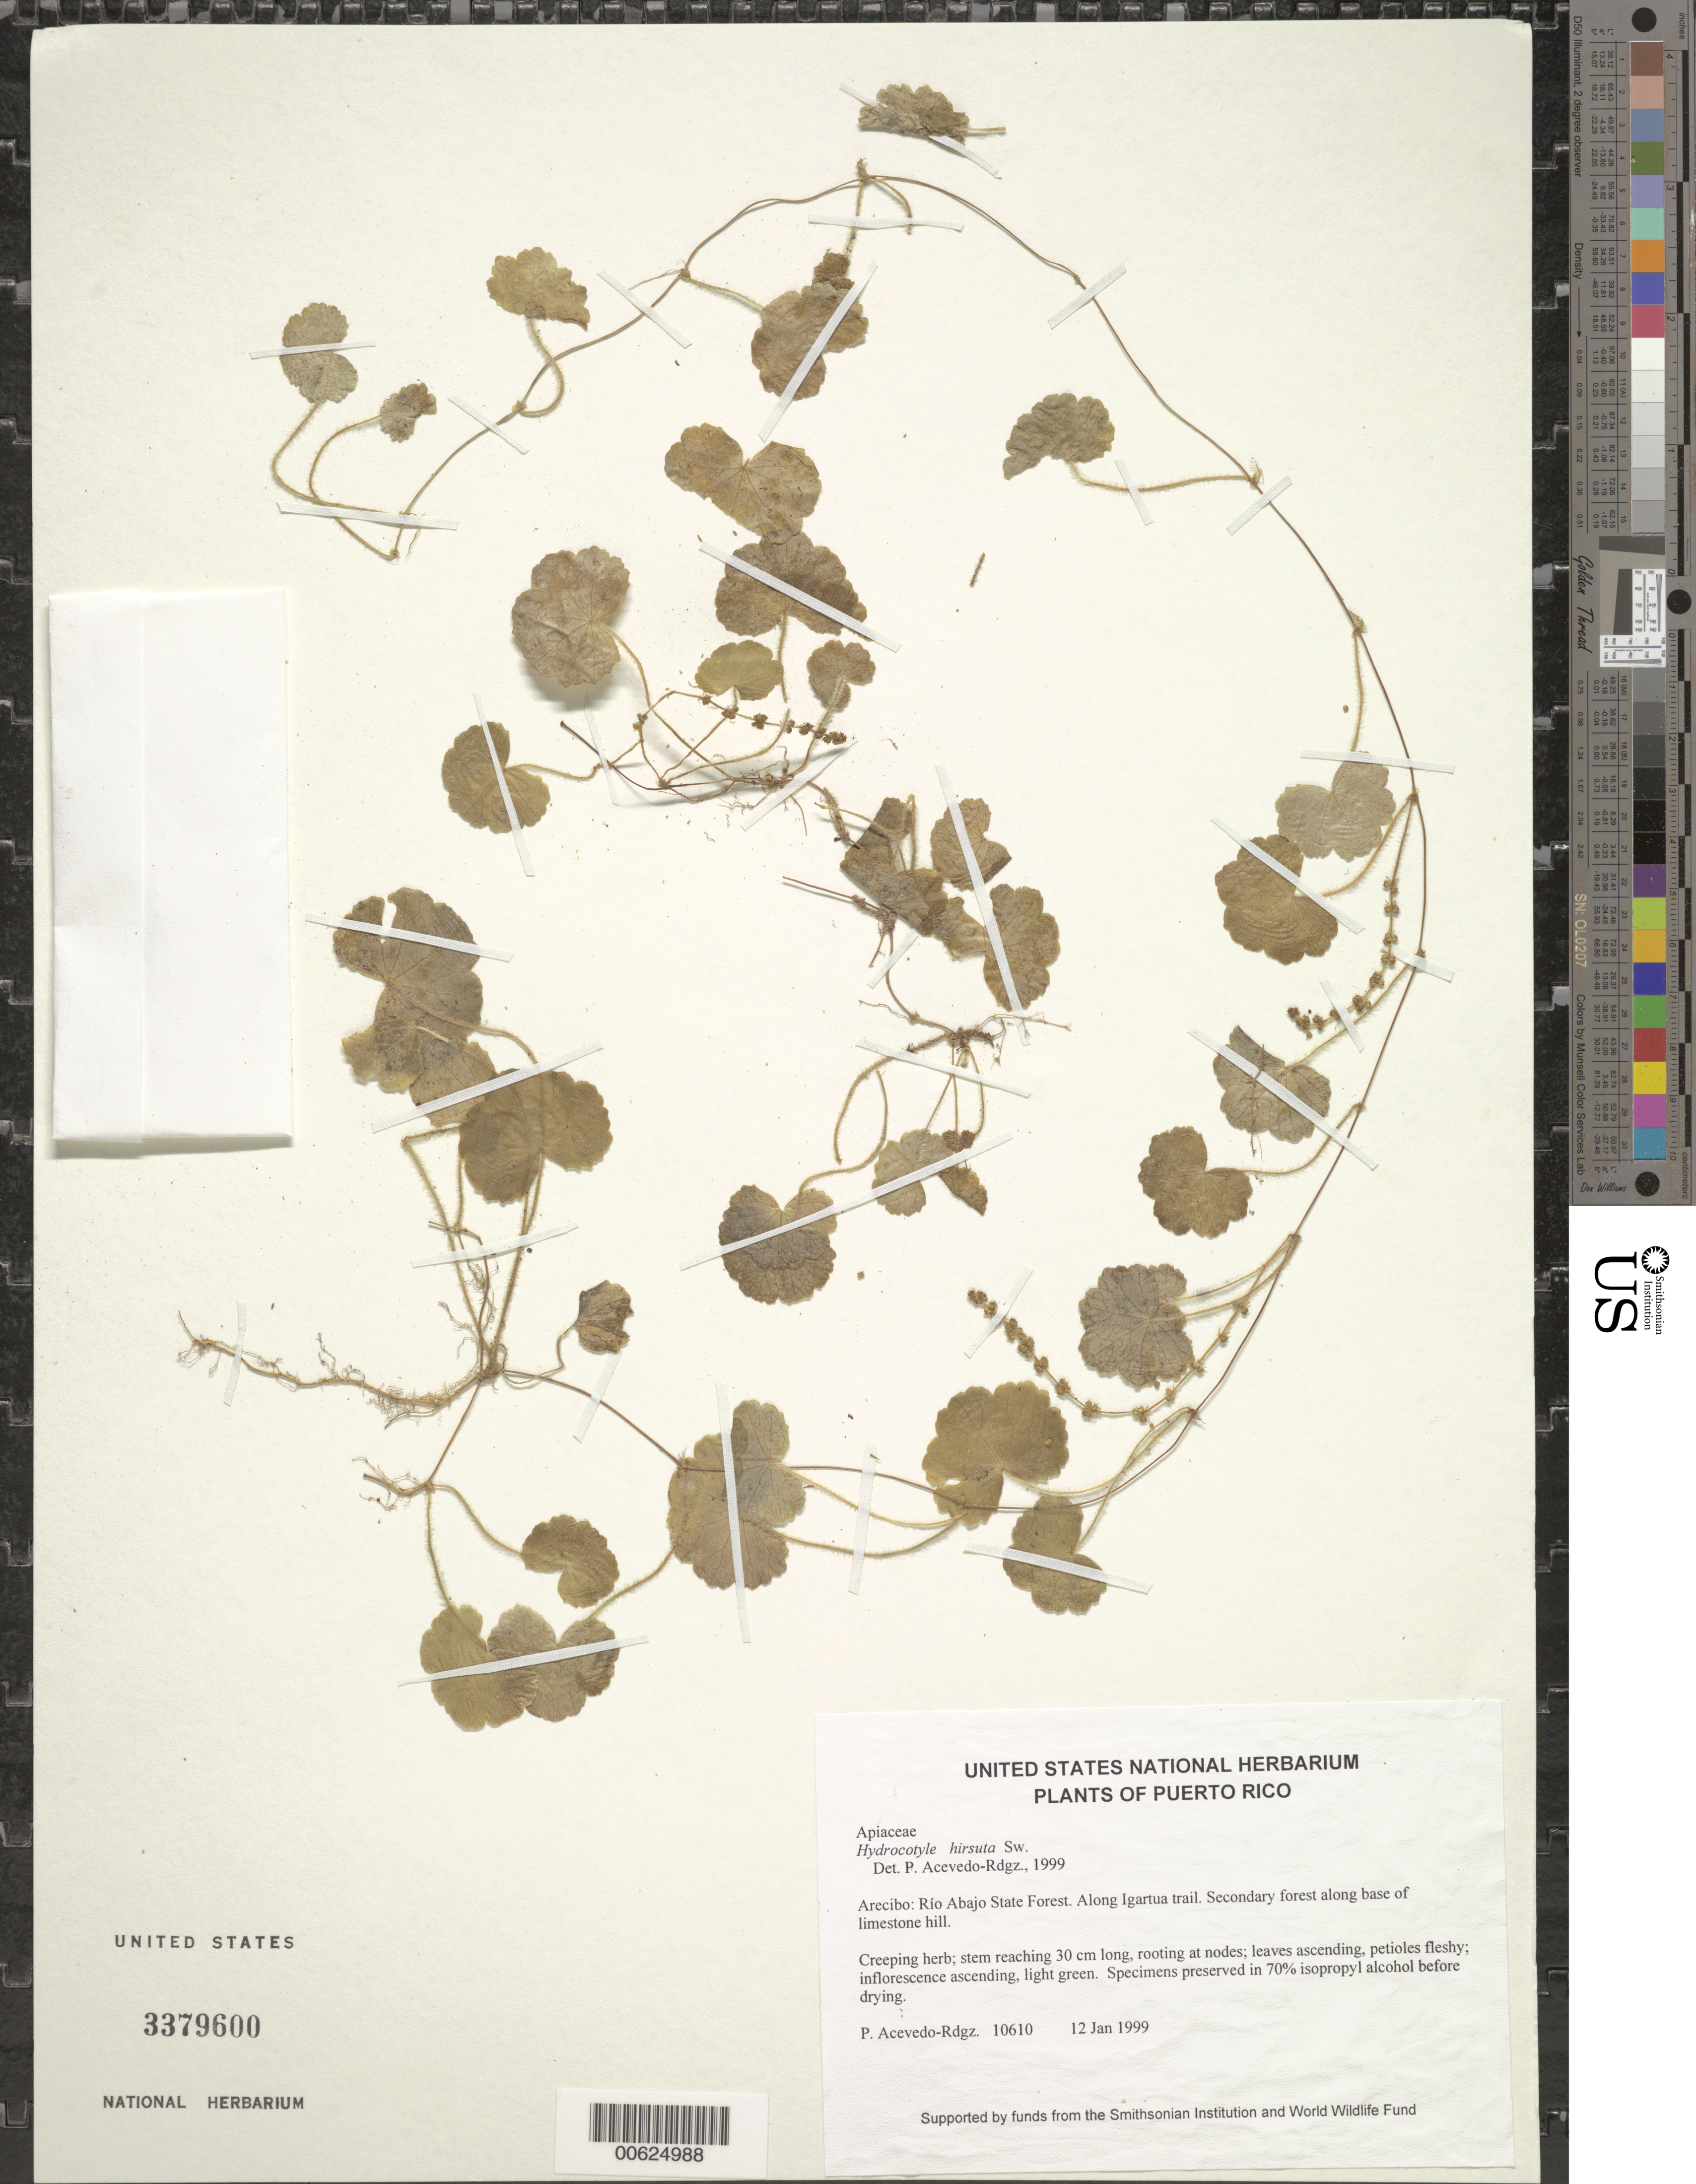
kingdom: Plantae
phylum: Tracheophyta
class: Magnoliopsida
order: Apiales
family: Araliaceae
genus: Hydrocotyle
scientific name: Hydrocotyle hirsuta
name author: Sw.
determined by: Acevedo-Rodríguez, P., (BOT), Smithsonian Institution - National Museum of Natural History (UNITED STATES)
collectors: P. Acevedo-Rodr.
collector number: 10610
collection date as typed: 12 Jan 1999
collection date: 1999-01-12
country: Puerto Rico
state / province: Arecibo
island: Puerto Rico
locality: Arecibo; Río Abajo State Forest. Along Igartua trail.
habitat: Secondary forest along base of limestone hill.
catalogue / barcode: US 3379600